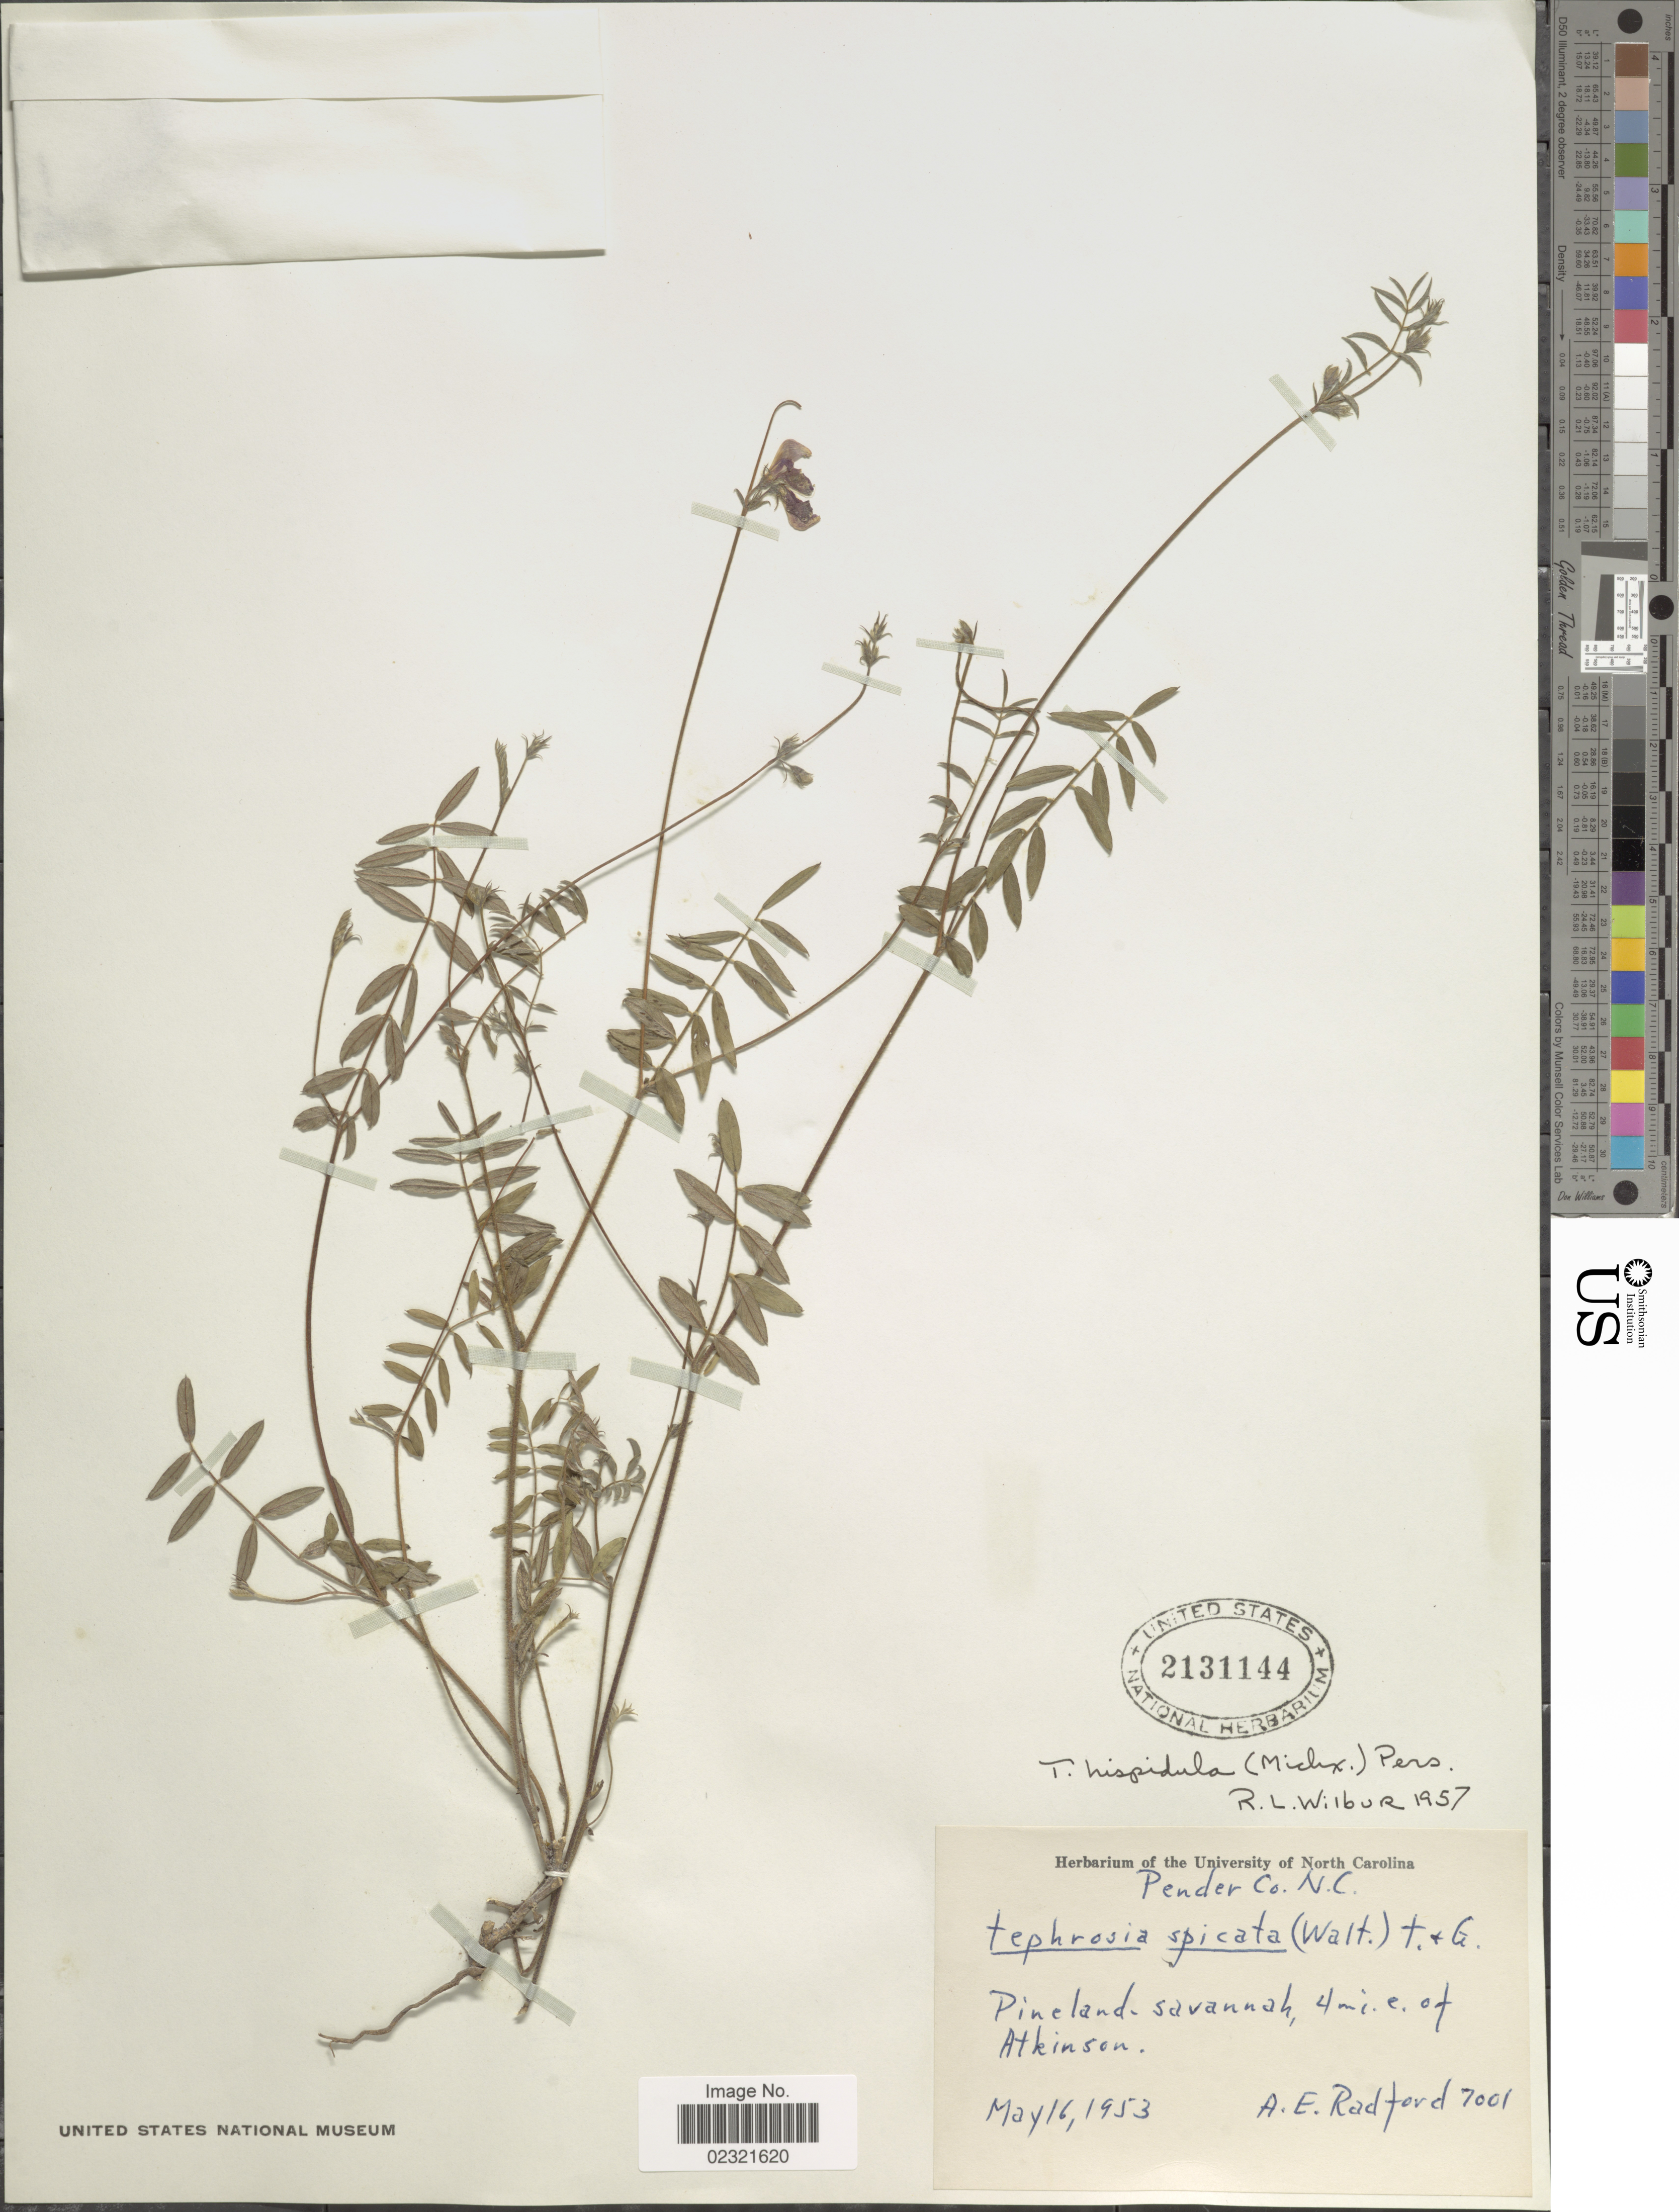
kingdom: Plantae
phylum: Tracheophyta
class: Magnoliopsida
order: Fabales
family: Fabaceae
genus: Tephrosia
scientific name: Tephrosia hispidula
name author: (Michx.) Pers.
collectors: A. E. Radford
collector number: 7001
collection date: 1953-05-16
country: United States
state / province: North Carolina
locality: Pender Co, Pineland-savannah, 4 mi. e. of Atkinson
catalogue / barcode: US 2131144